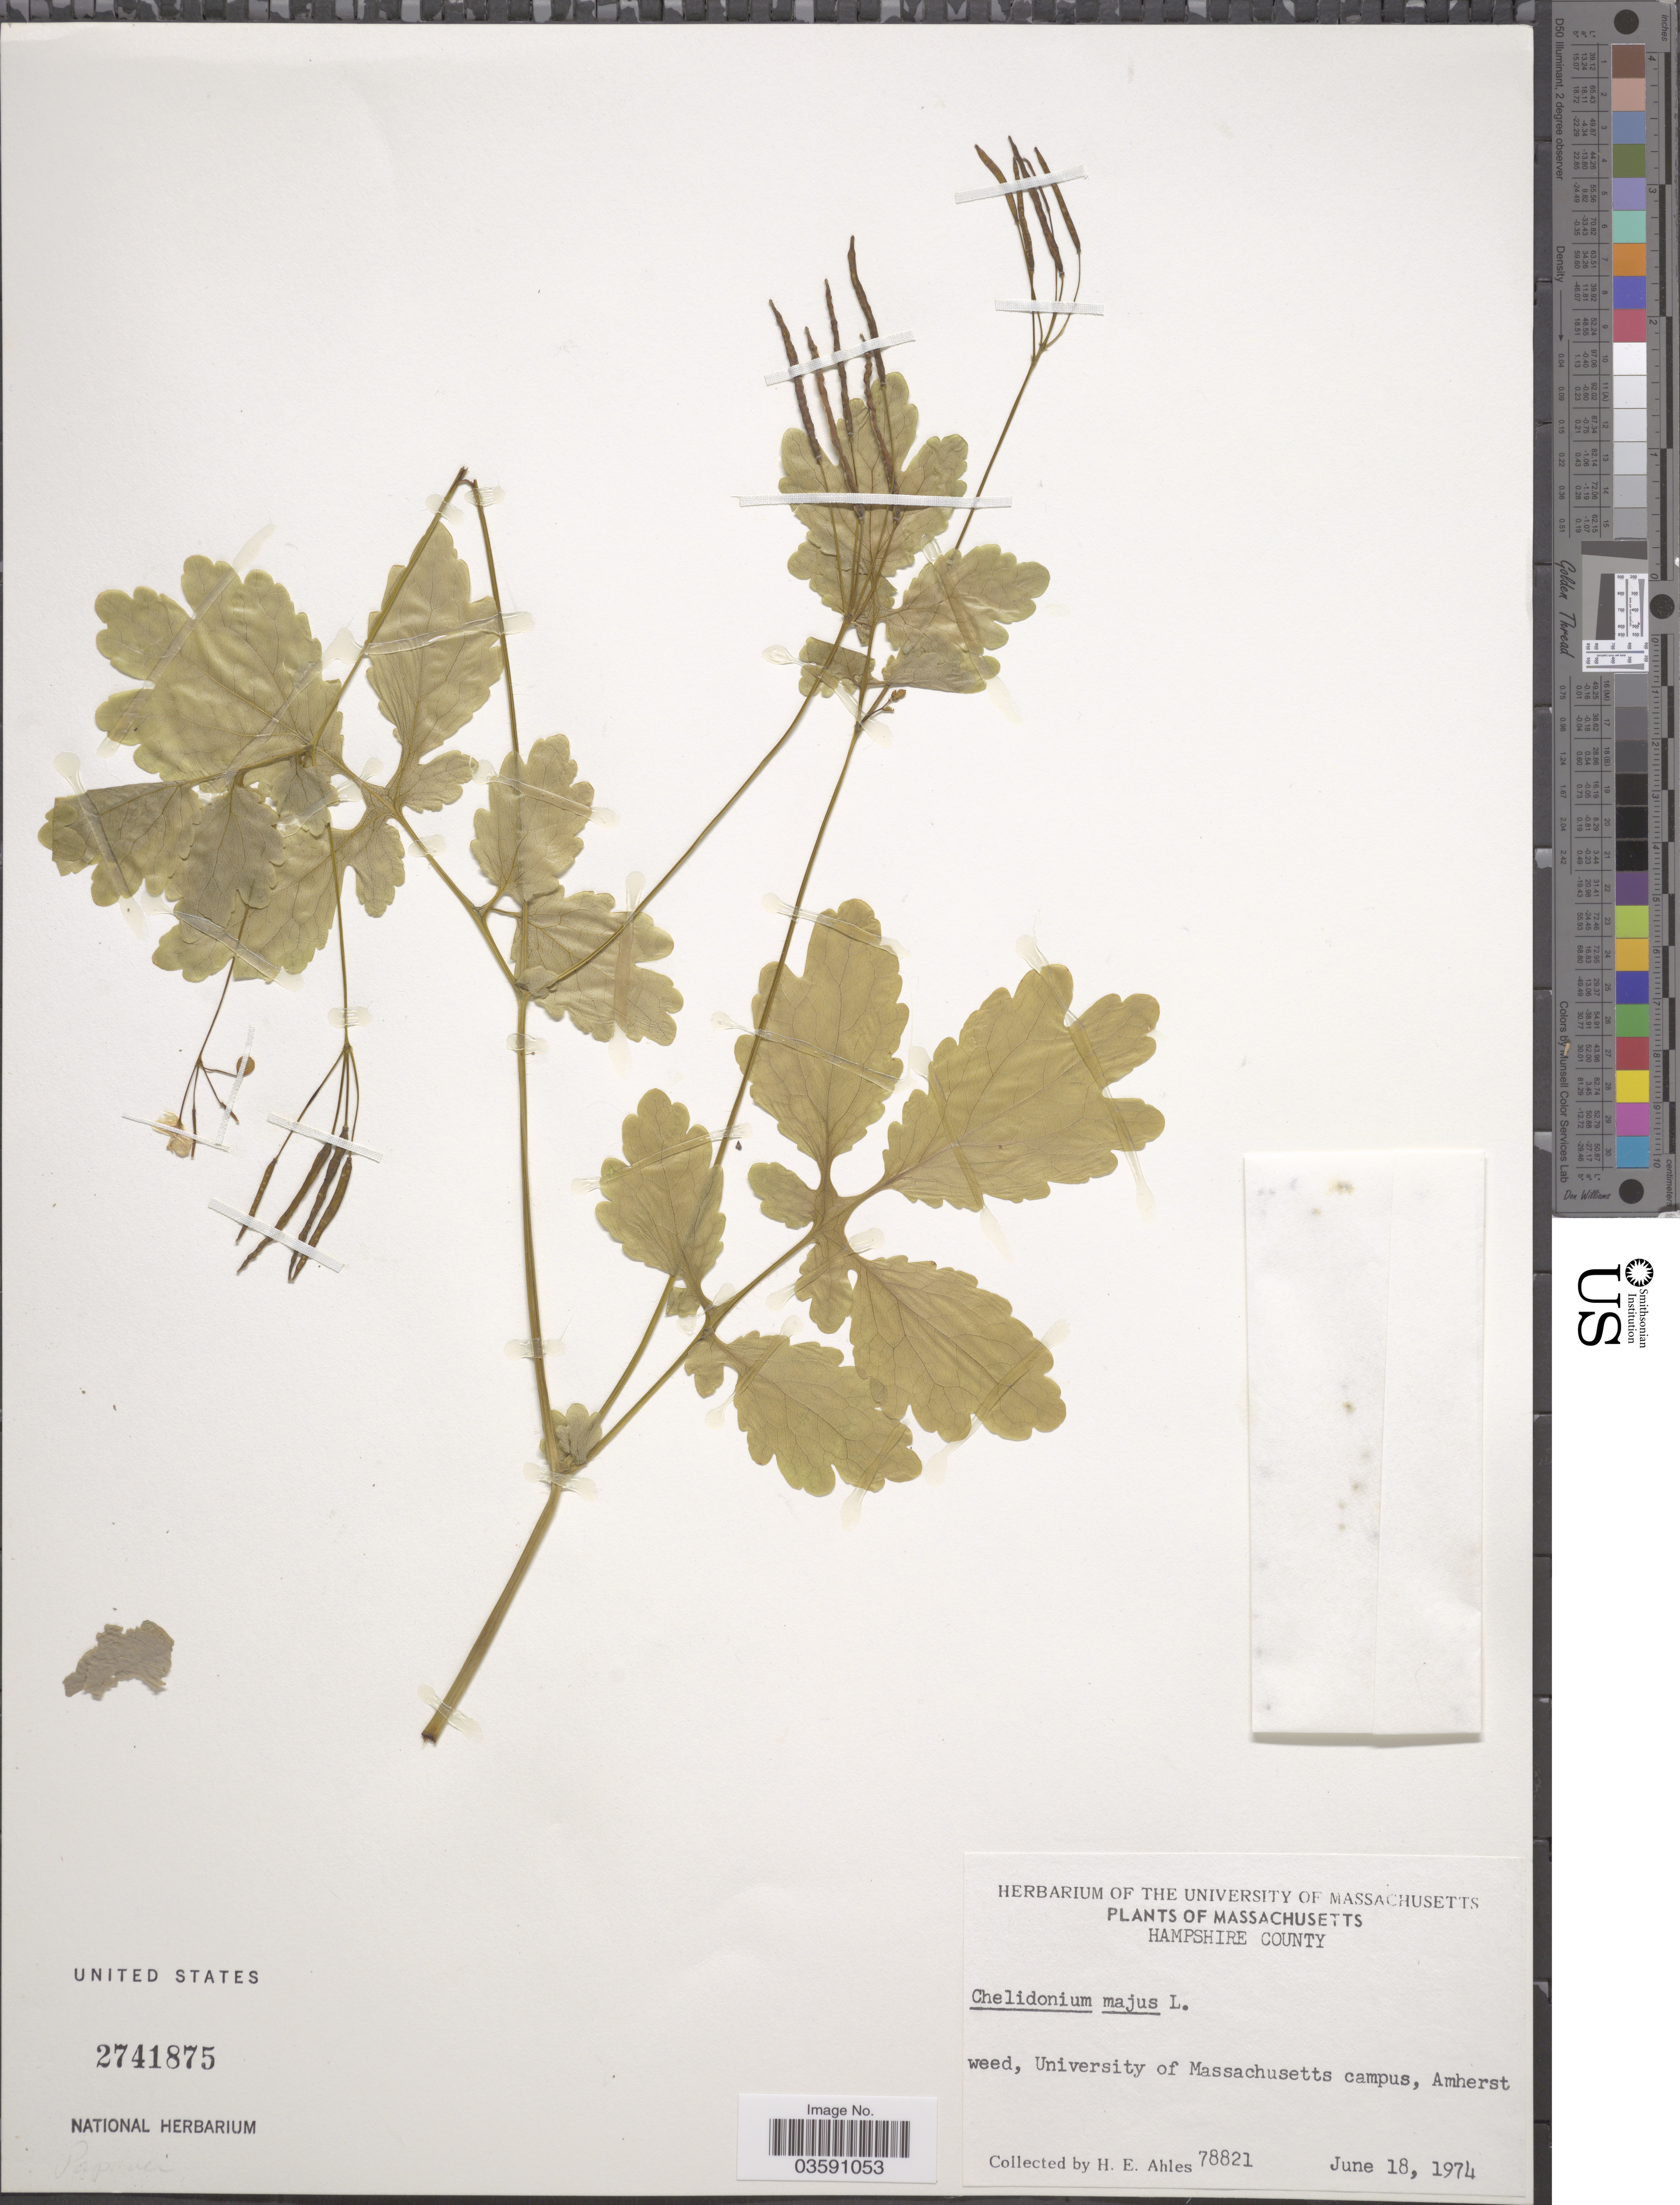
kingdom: Plantae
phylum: Tracheophyta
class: Magnoliopsida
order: Ranunculales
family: Papaveraceae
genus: Chelidonium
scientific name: Chelidonium majus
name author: L.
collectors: H. E. Ahles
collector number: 78821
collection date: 1974-06-18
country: United States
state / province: Massachusetts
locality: Hampshire County. University of Massachusetts campus, Amherst.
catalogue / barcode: US 2741875